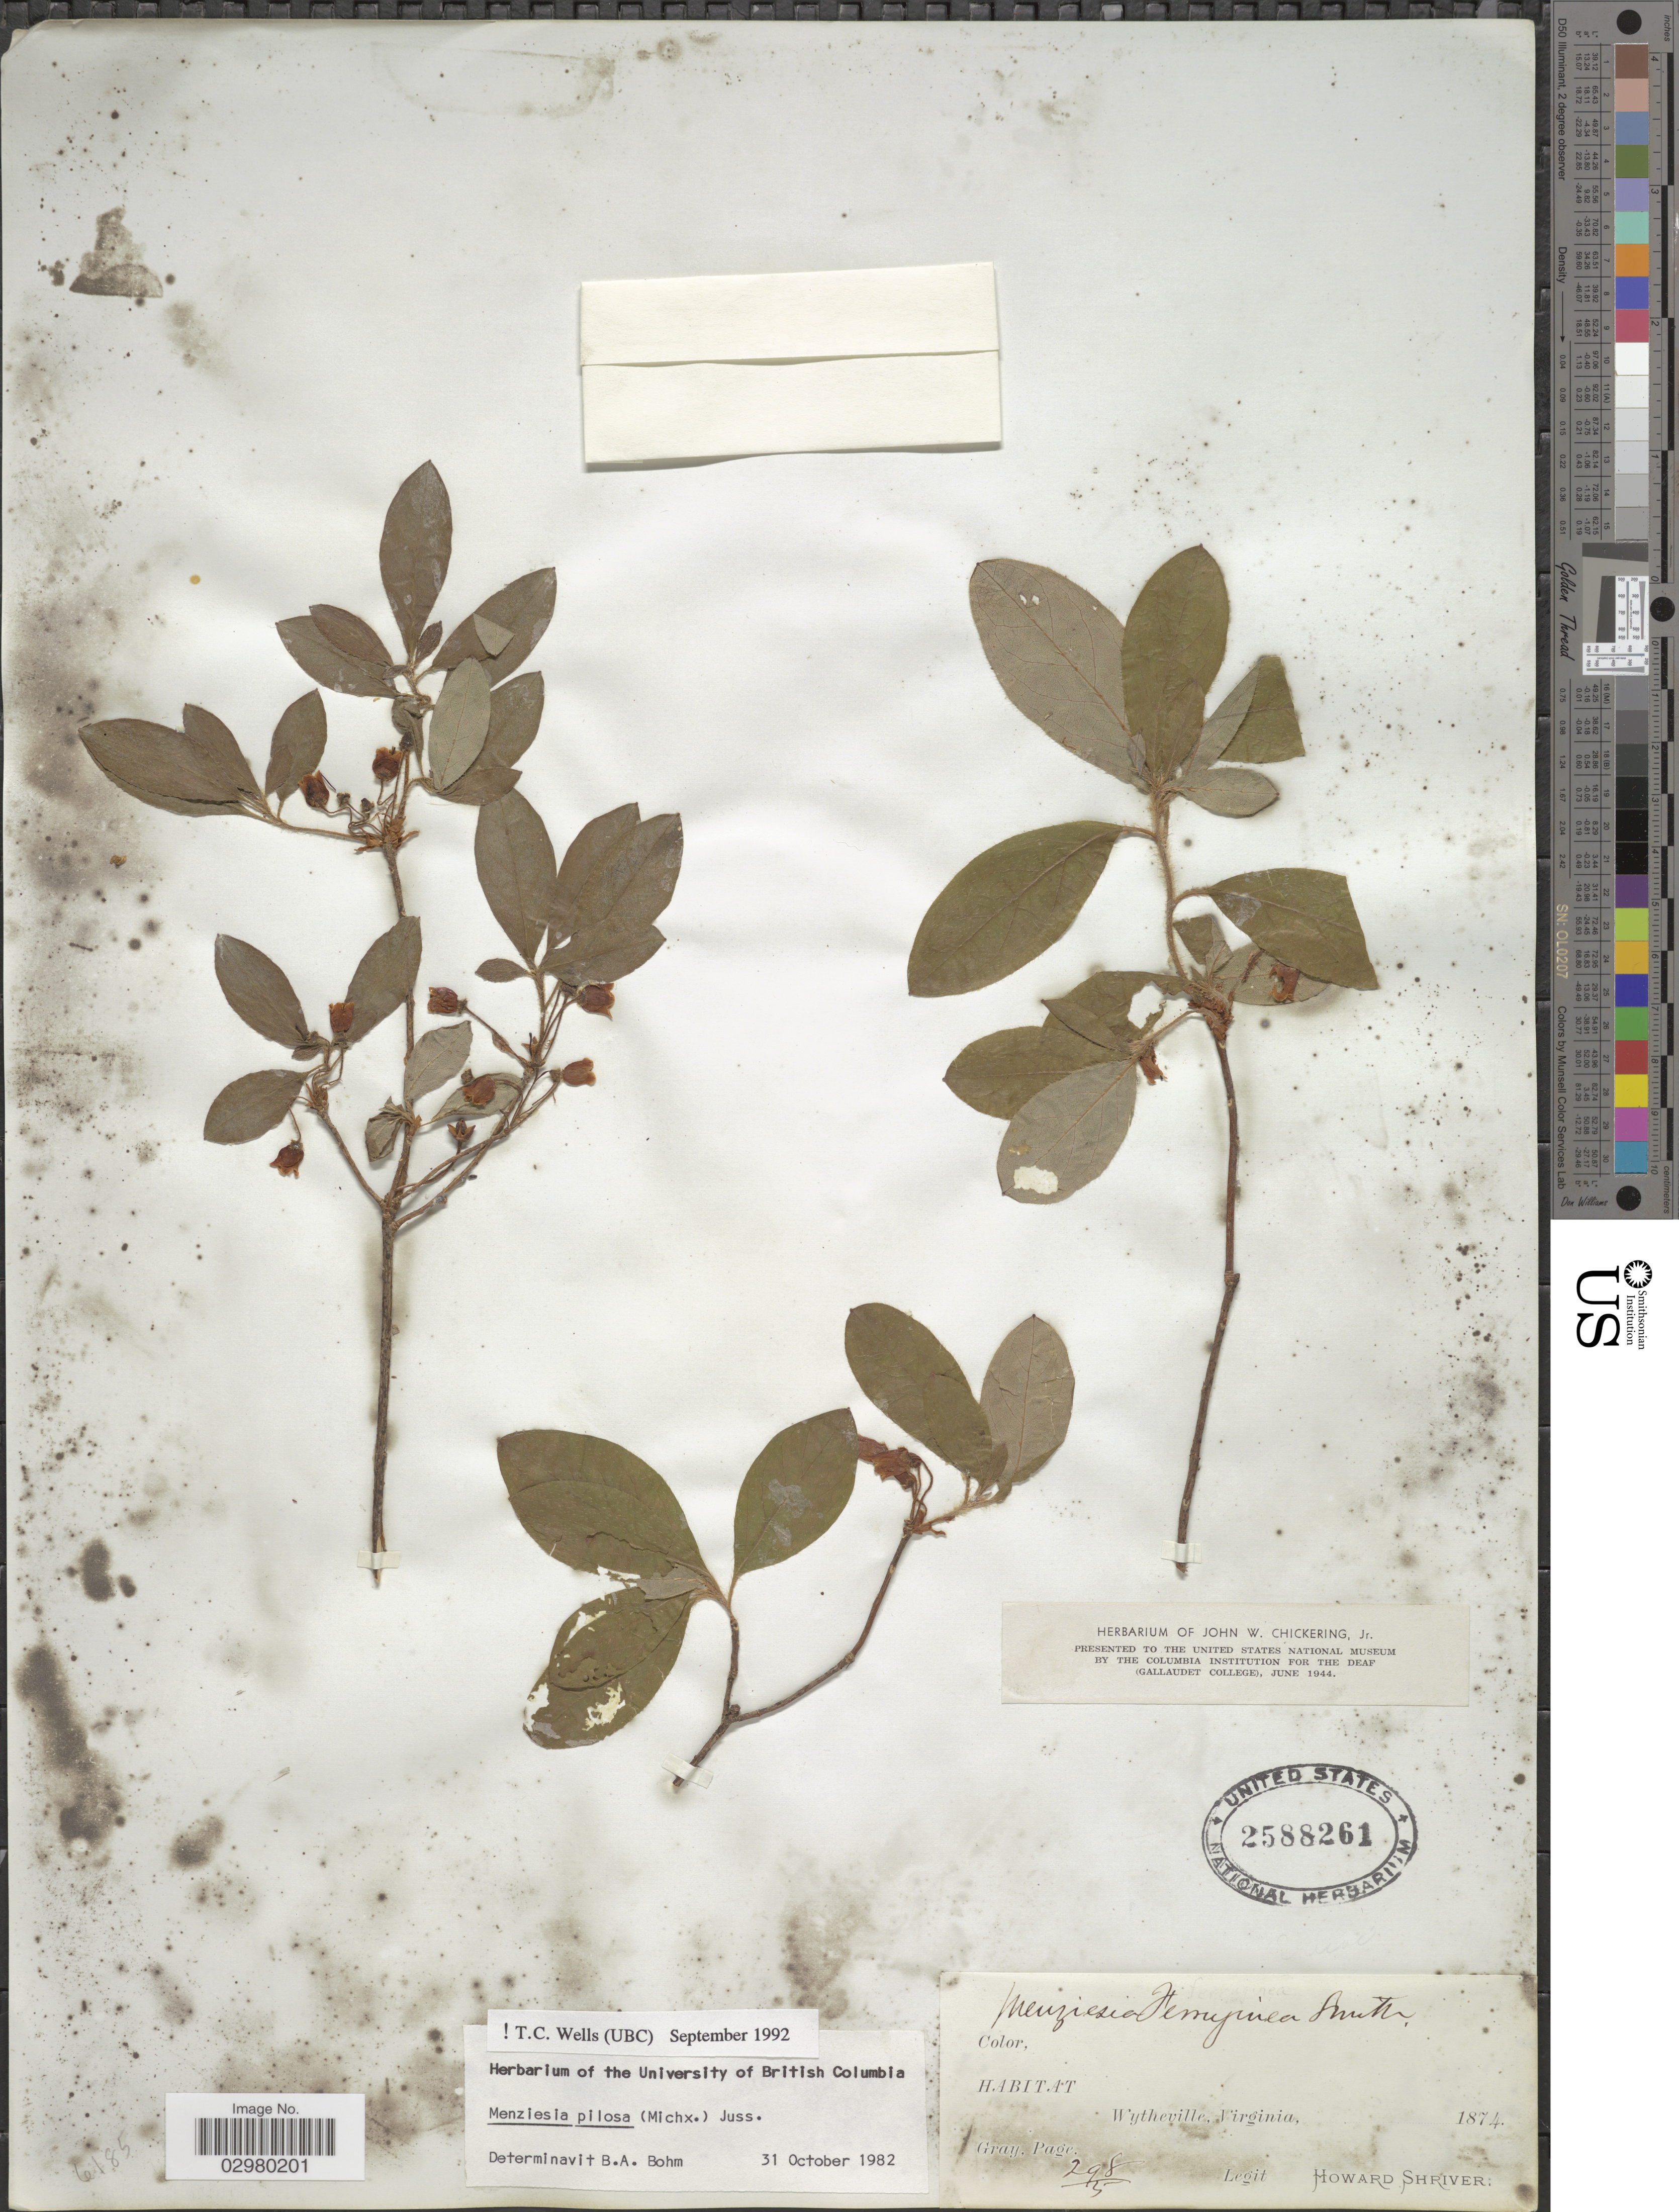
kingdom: Plantae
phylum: Tracheophyta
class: Magnoliopsida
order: Ericales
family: Ericaceae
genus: Menziesia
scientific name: Menziesia pilosa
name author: (Michx.) Juss.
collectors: H. Shriver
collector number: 298/5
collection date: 1874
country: United States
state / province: Virginia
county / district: Wythe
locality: Wytheville.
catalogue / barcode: US 2588261